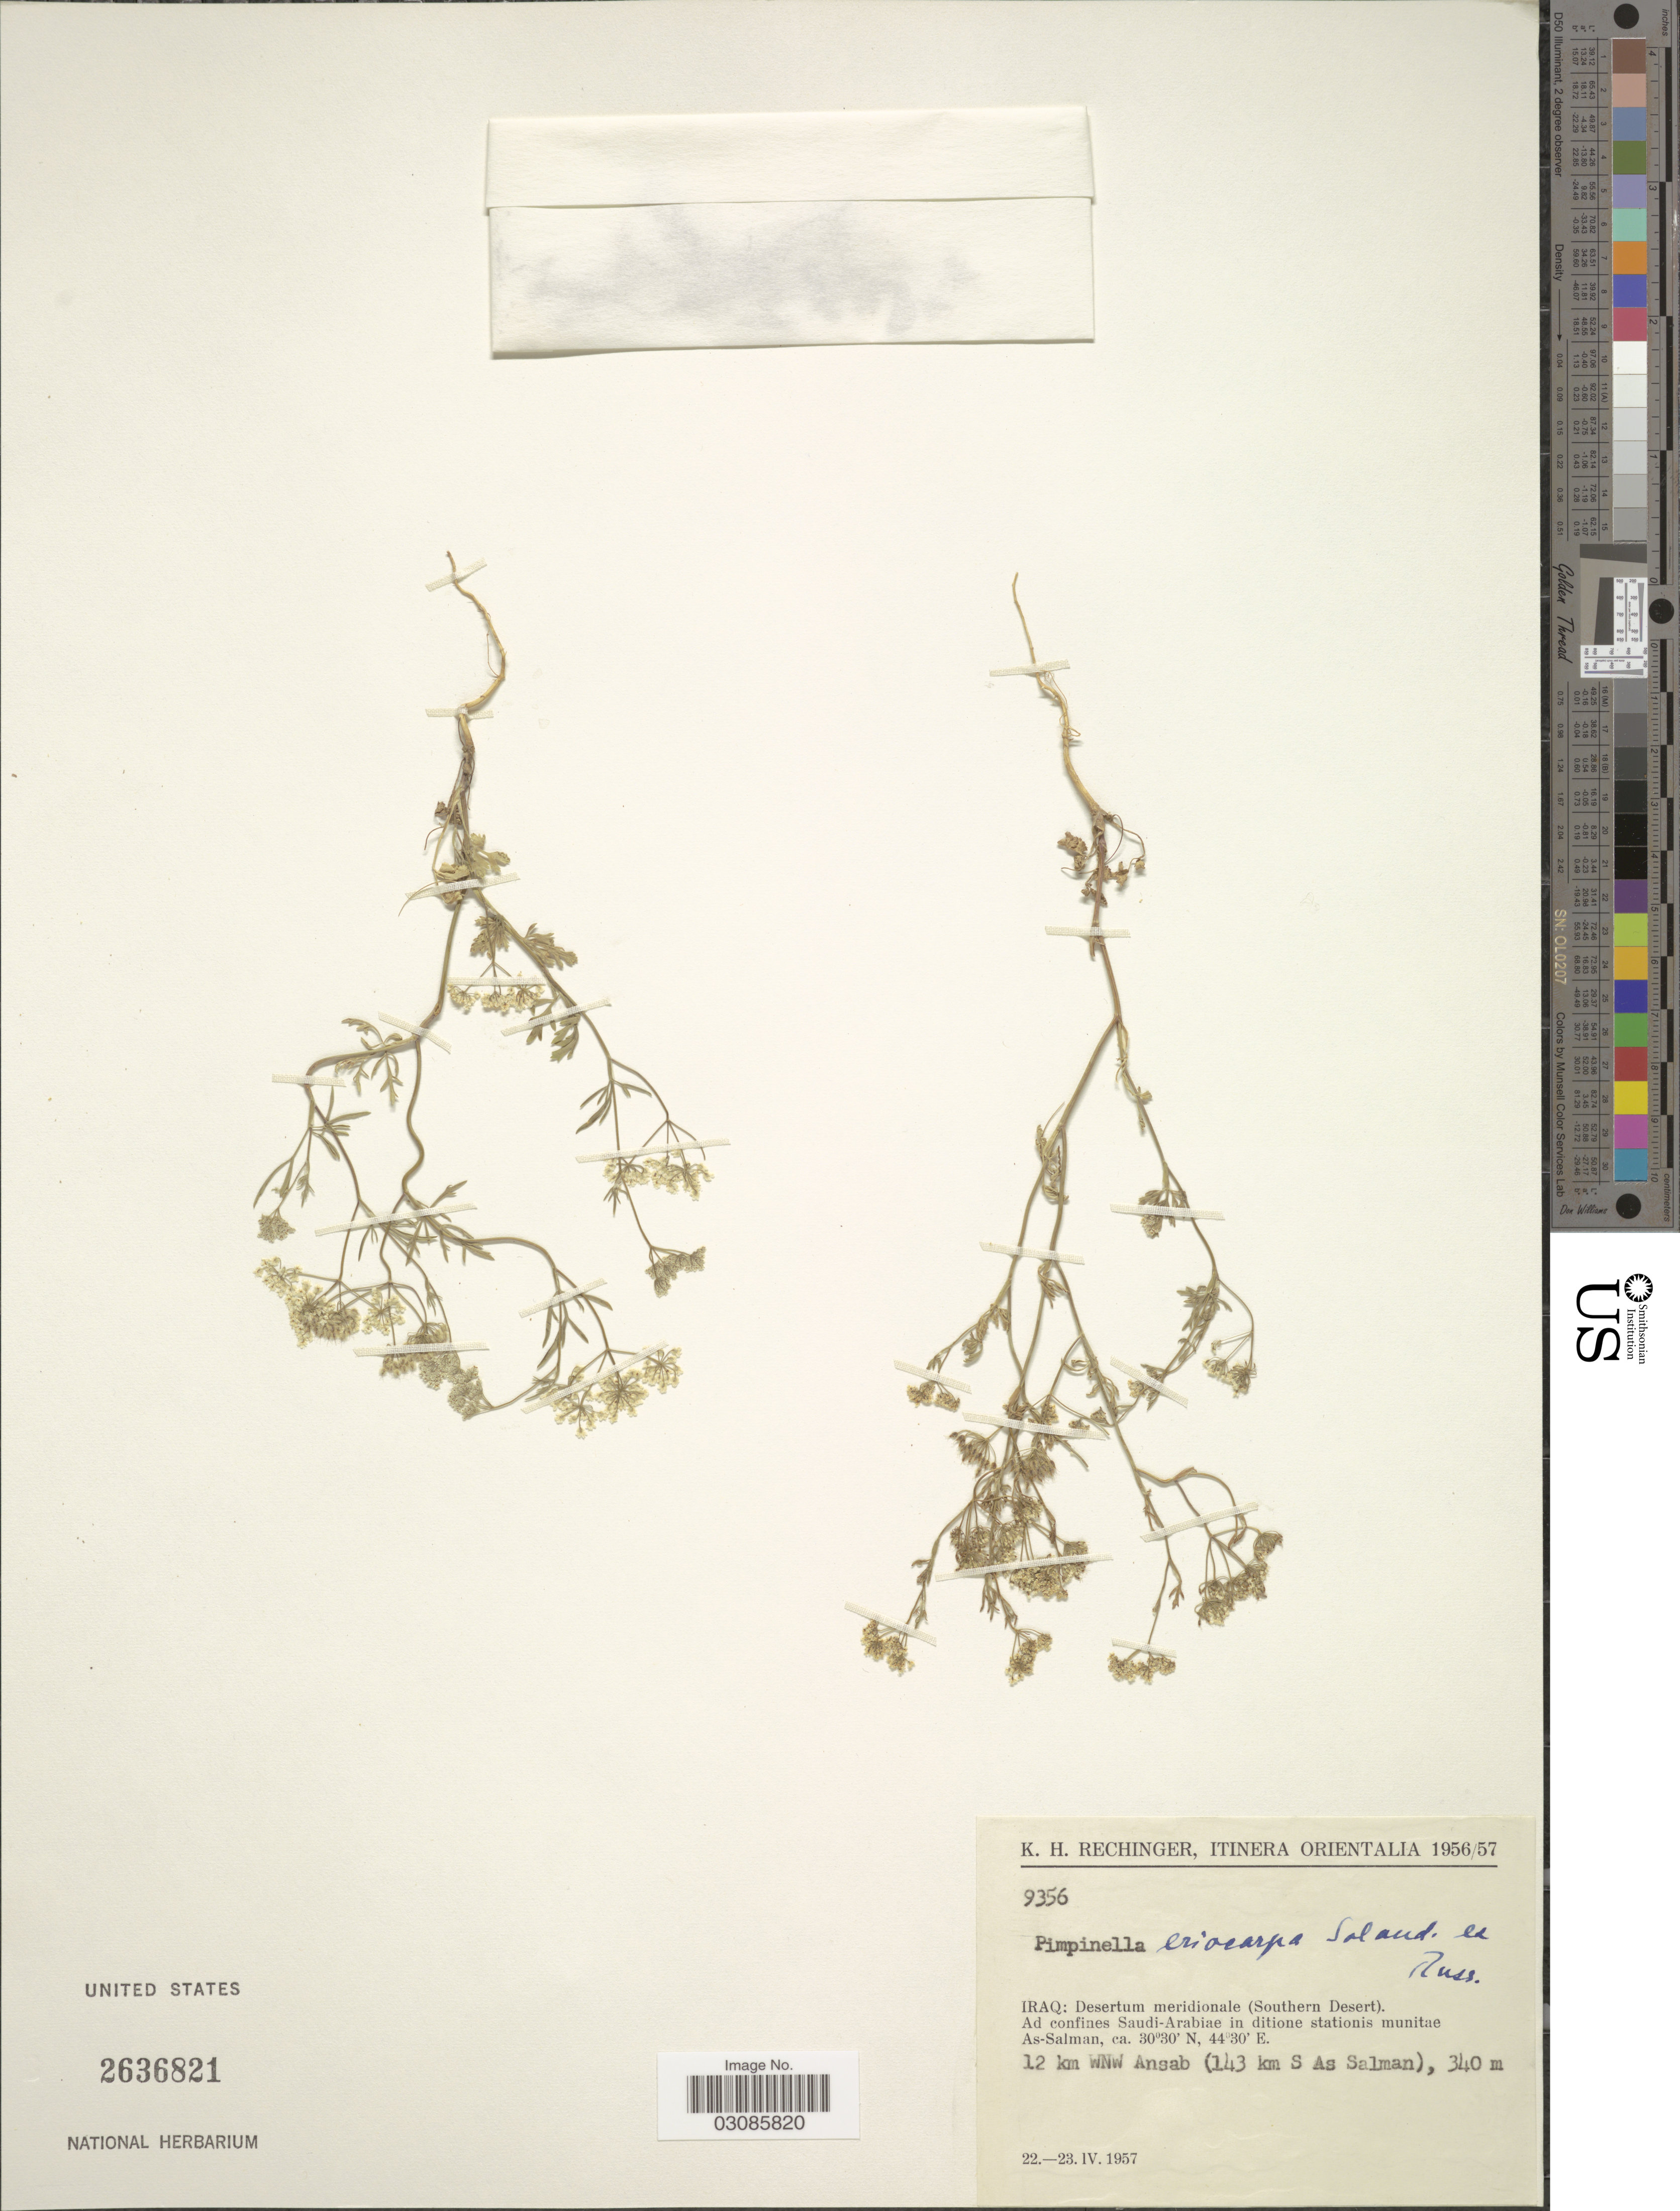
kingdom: Plantae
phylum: Tracheophyta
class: Magnoliopsida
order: Apiales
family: Apiaceae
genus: Pimpinella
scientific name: Pimpinella eriocarpa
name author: Banks & Sol.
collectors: K. H. Rechinger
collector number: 9356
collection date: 1957-04-22/1957-04-23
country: Iraq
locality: Orientalia. Desertum meridionale (Southern Desert). Ad confines Saudi-Arabiae in ditione stationis munitae As-Salman. 12 km WNW Ansab (143 km S As Salman).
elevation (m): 340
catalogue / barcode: US 2636821